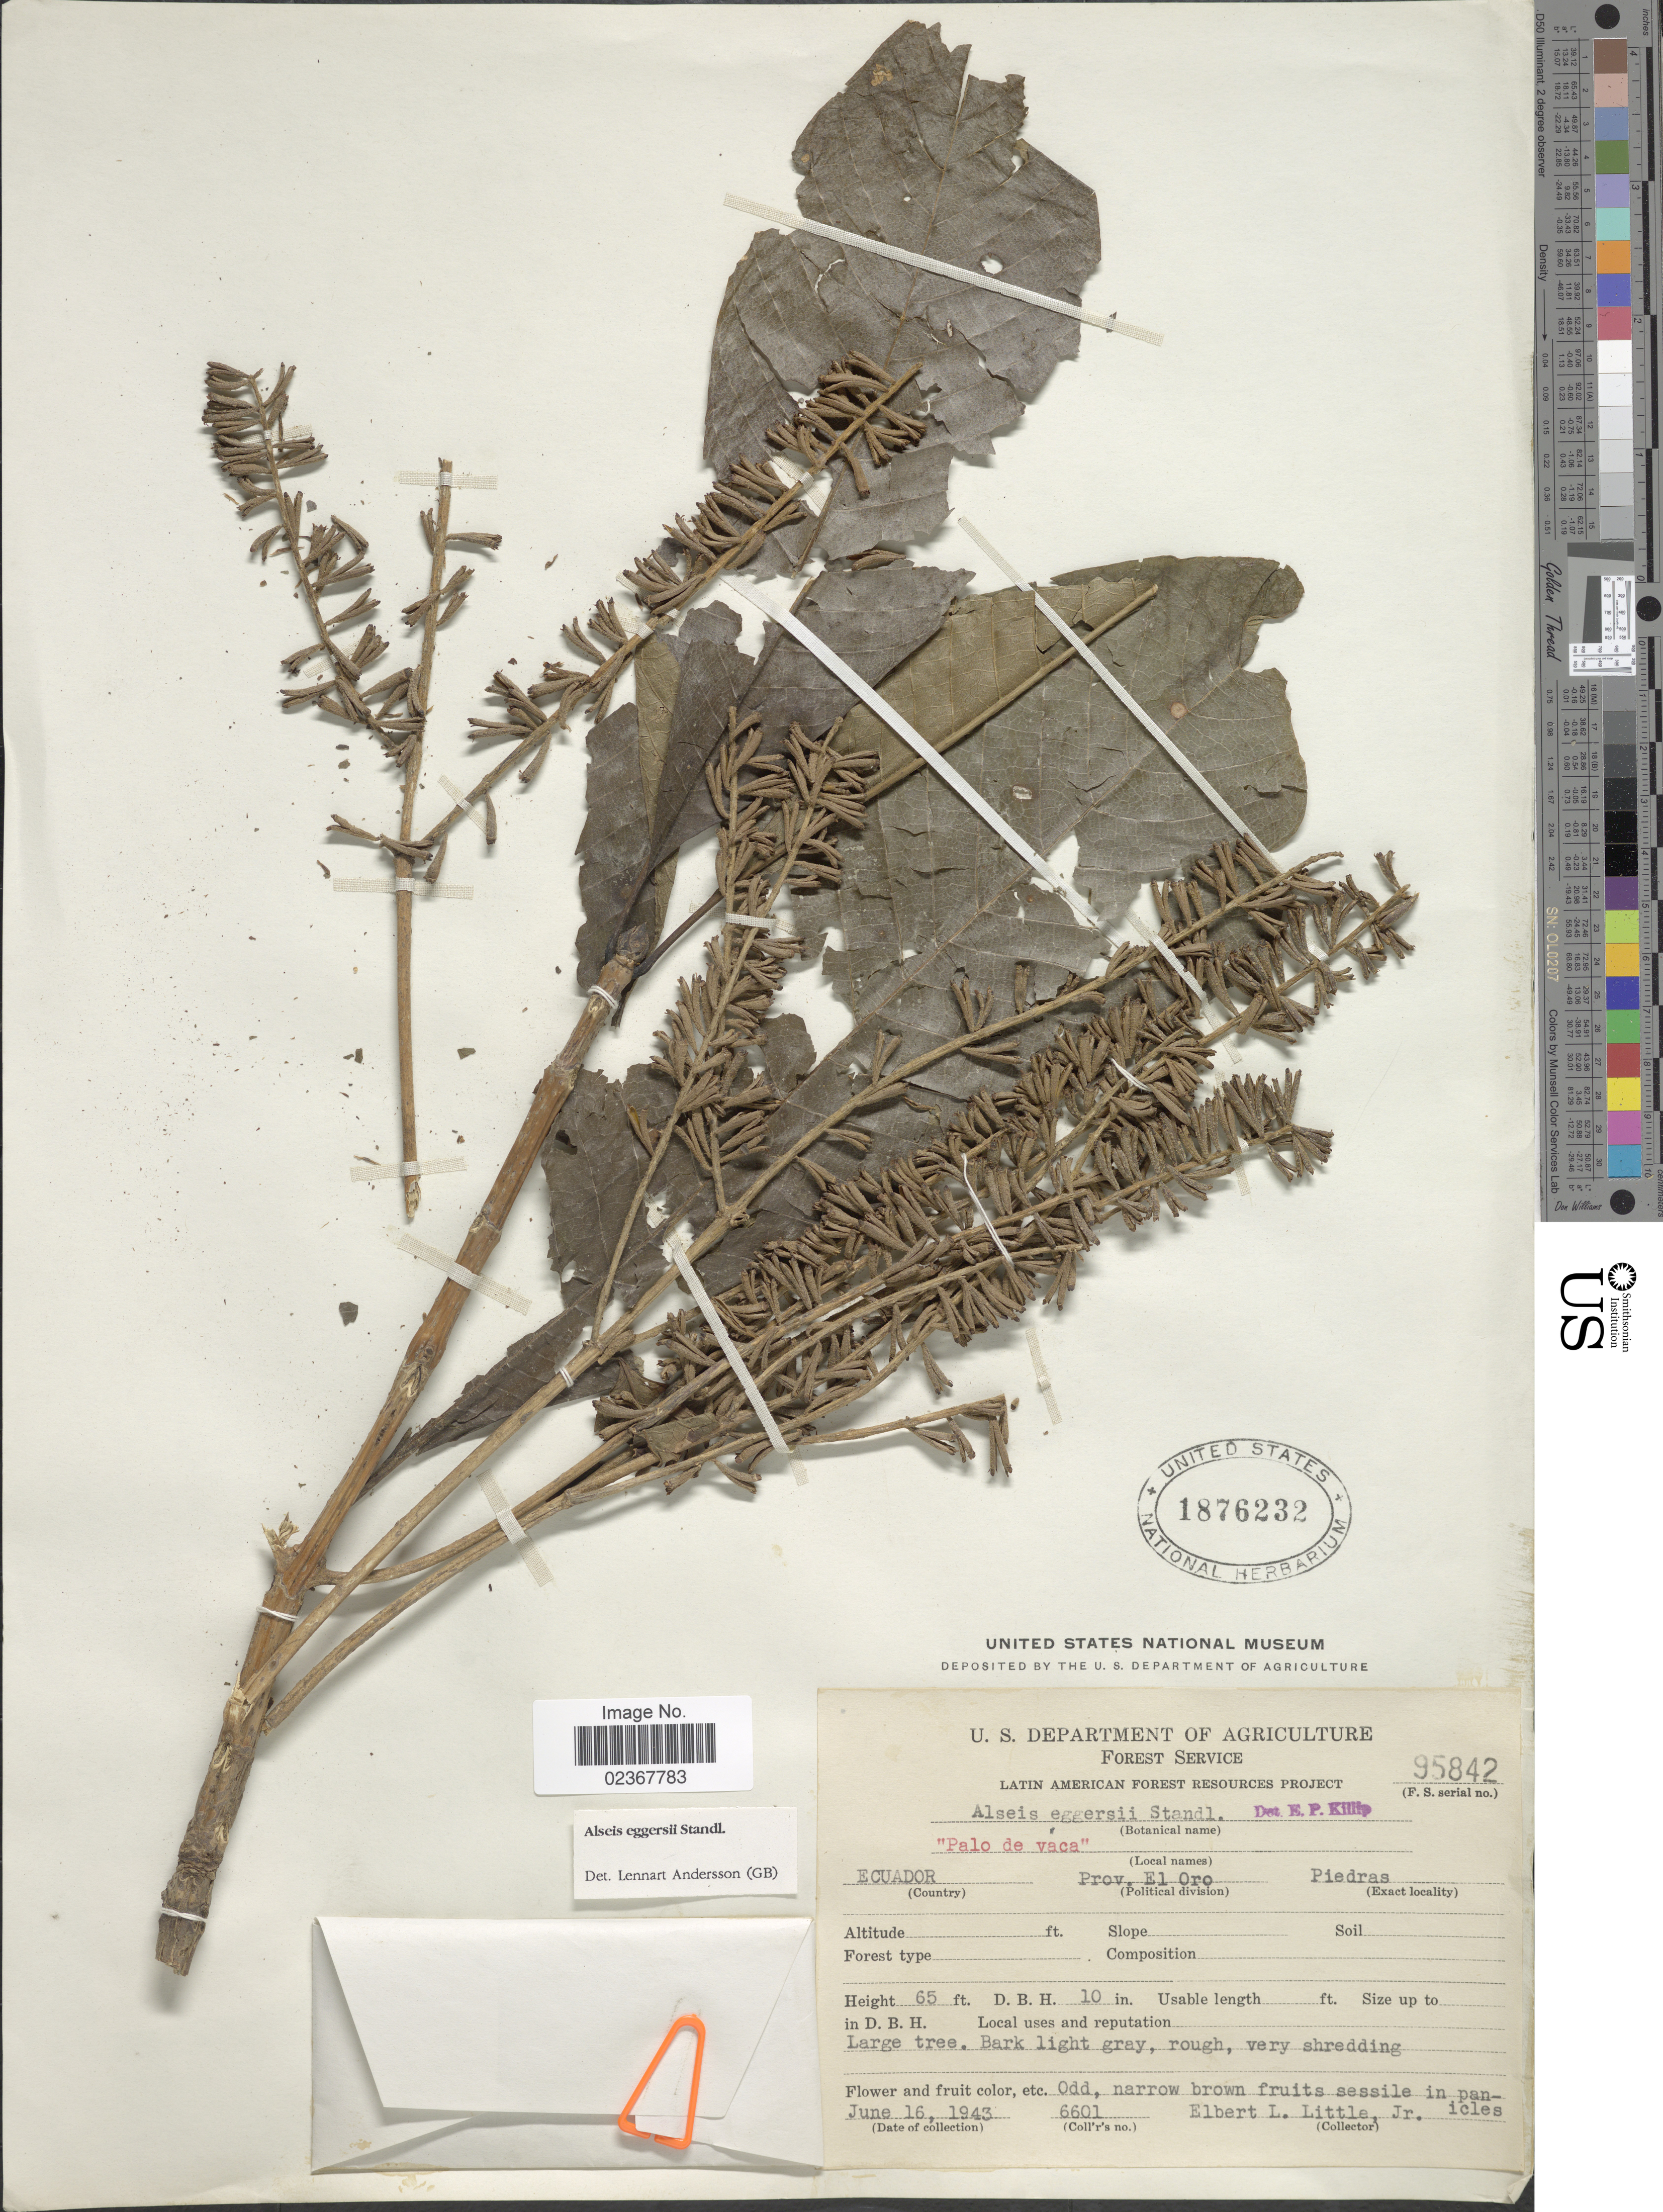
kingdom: Plantae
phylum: Tracheophyta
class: Magnoliopsida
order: Gentianales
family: Rubiaceae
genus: Alseis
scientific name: Alseis eggersii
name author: Standl.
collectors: E. L. Little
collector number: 6601/95842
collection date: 1943-06-16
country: Ecuador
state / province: El Oro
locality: Piedras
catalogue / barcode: US 1876232